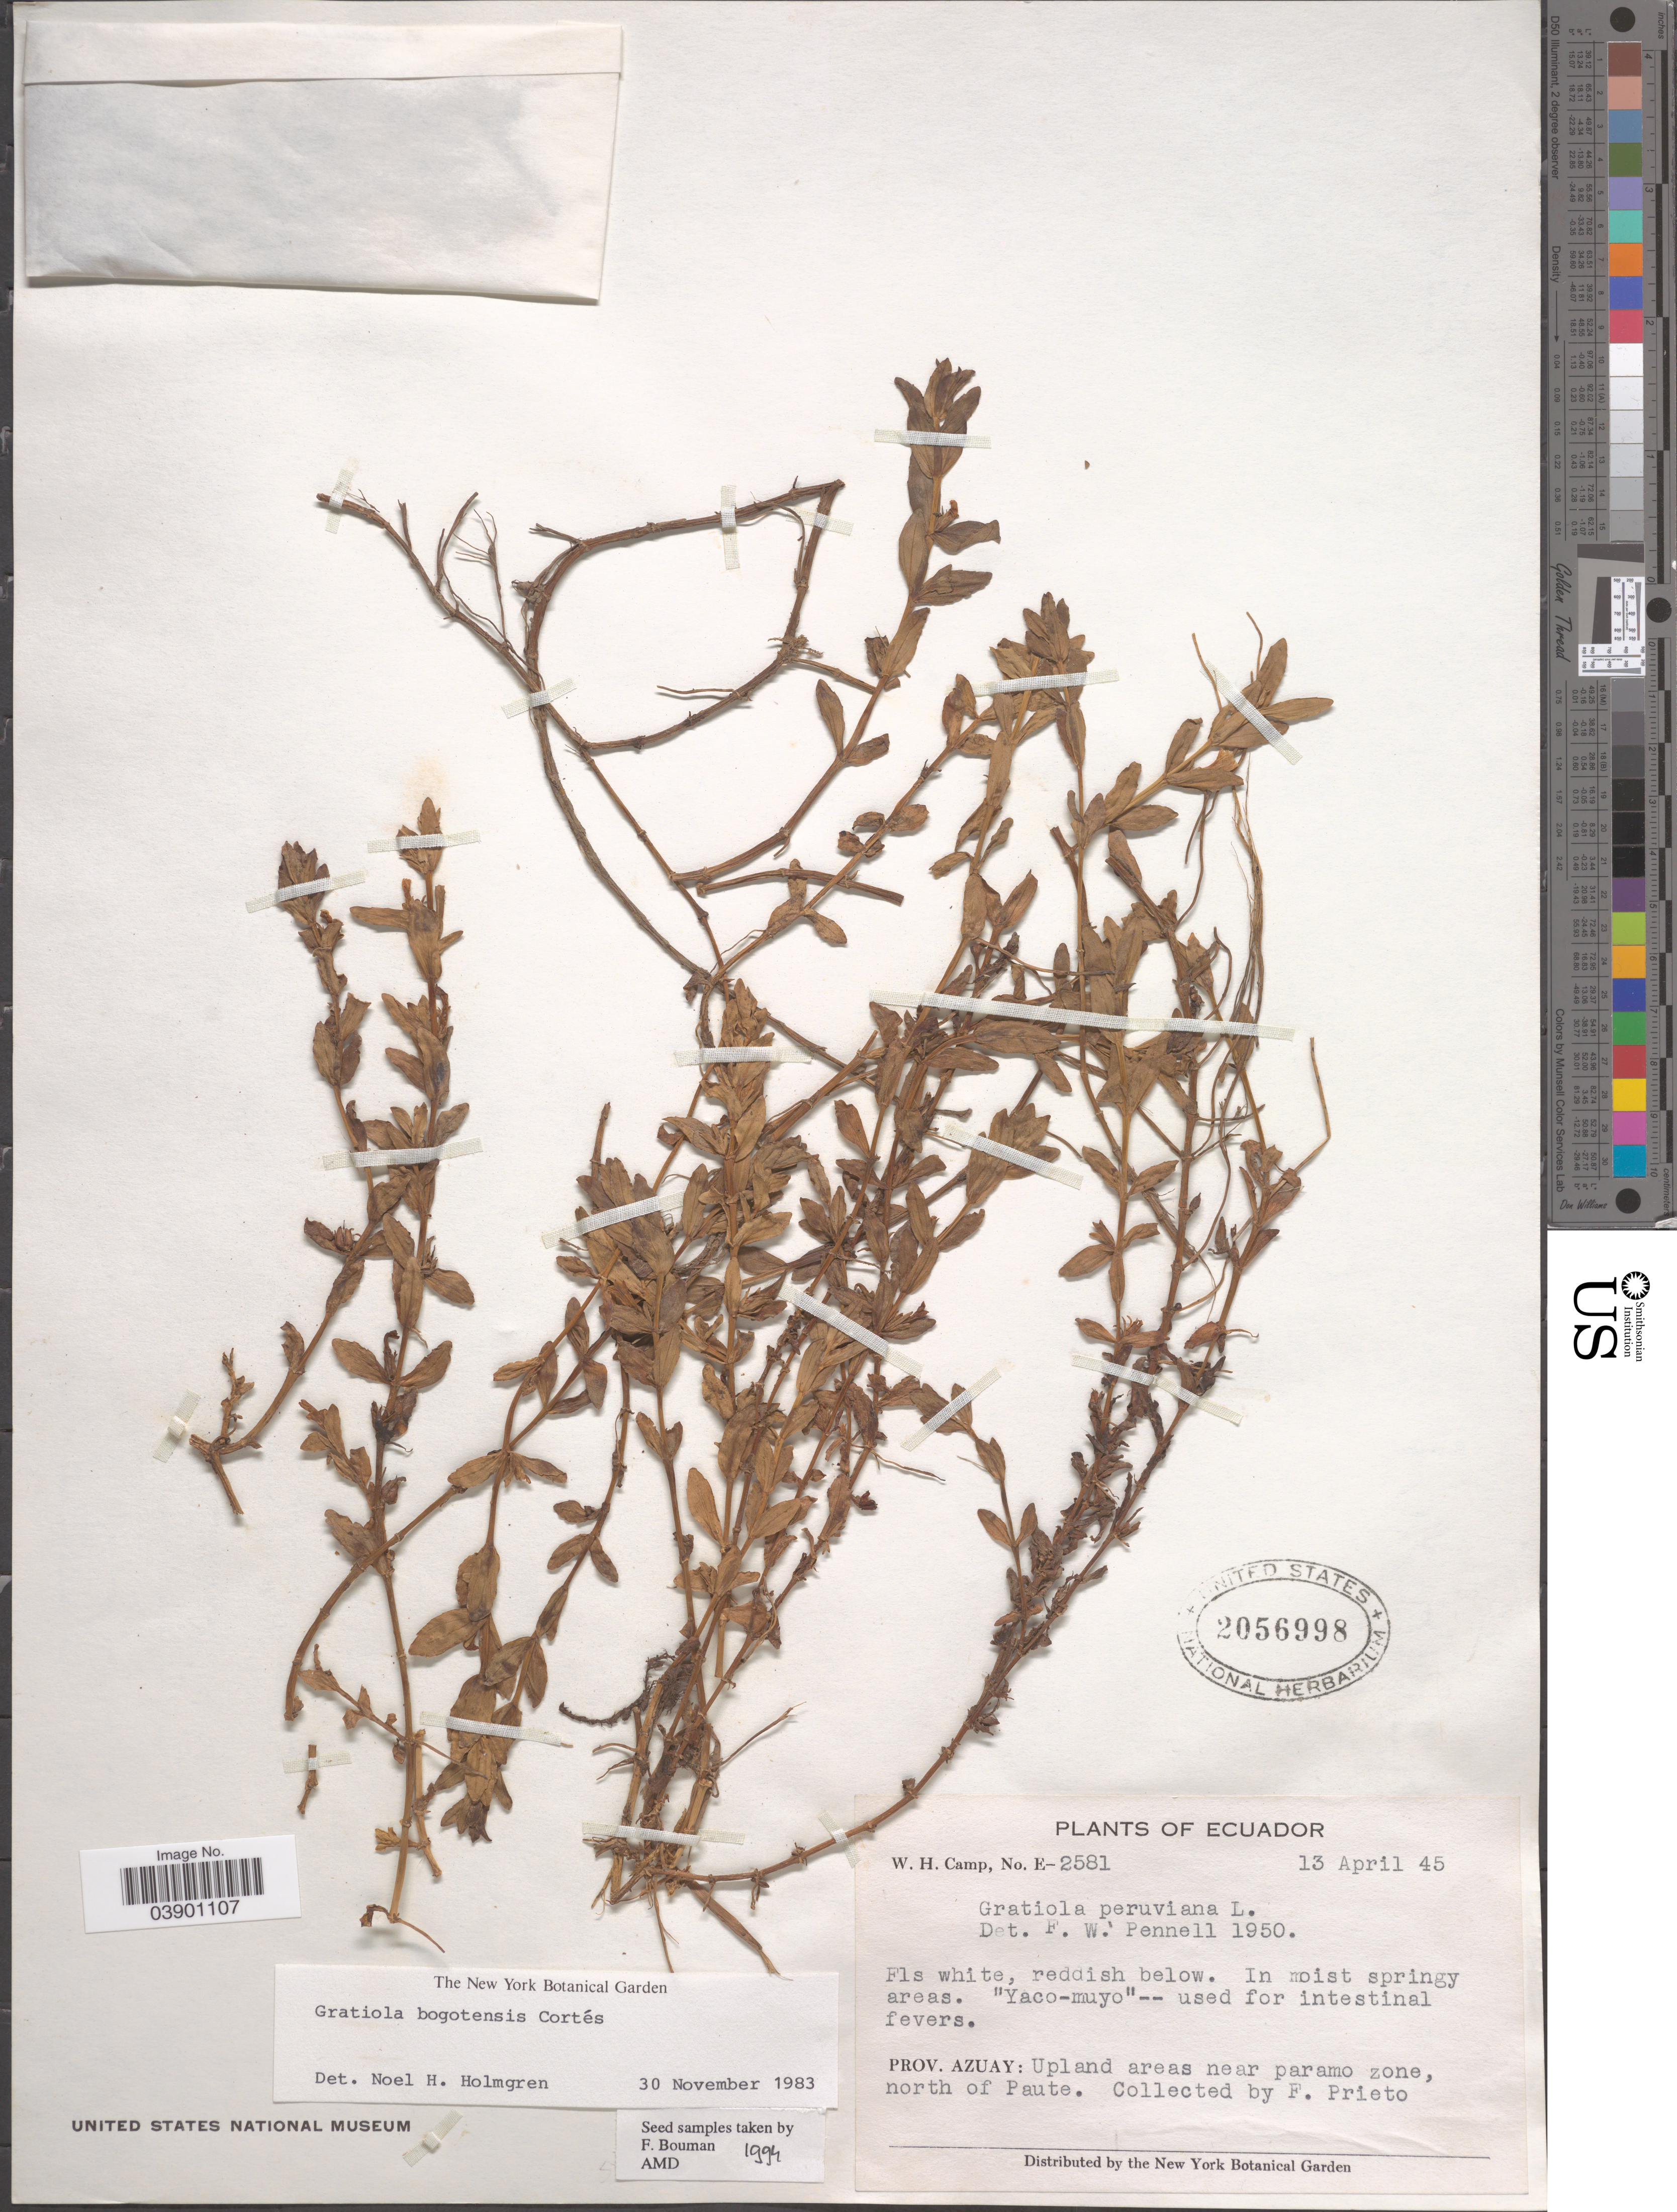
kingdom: Plantae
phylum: Tracheophyta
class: Magnoliopsida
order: Lamiales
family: Plantaginaceae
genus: Gratiola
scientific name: Gratiola bogotensis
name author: Cortés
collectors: F. Prieto & W. H. Camp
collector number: E-2581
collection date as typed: Transcribed d/m/y: 13/4/45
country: Ecuador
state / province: Azuay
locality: Upland areas near paramo zone, north of Paute.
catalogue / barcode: US 2056998